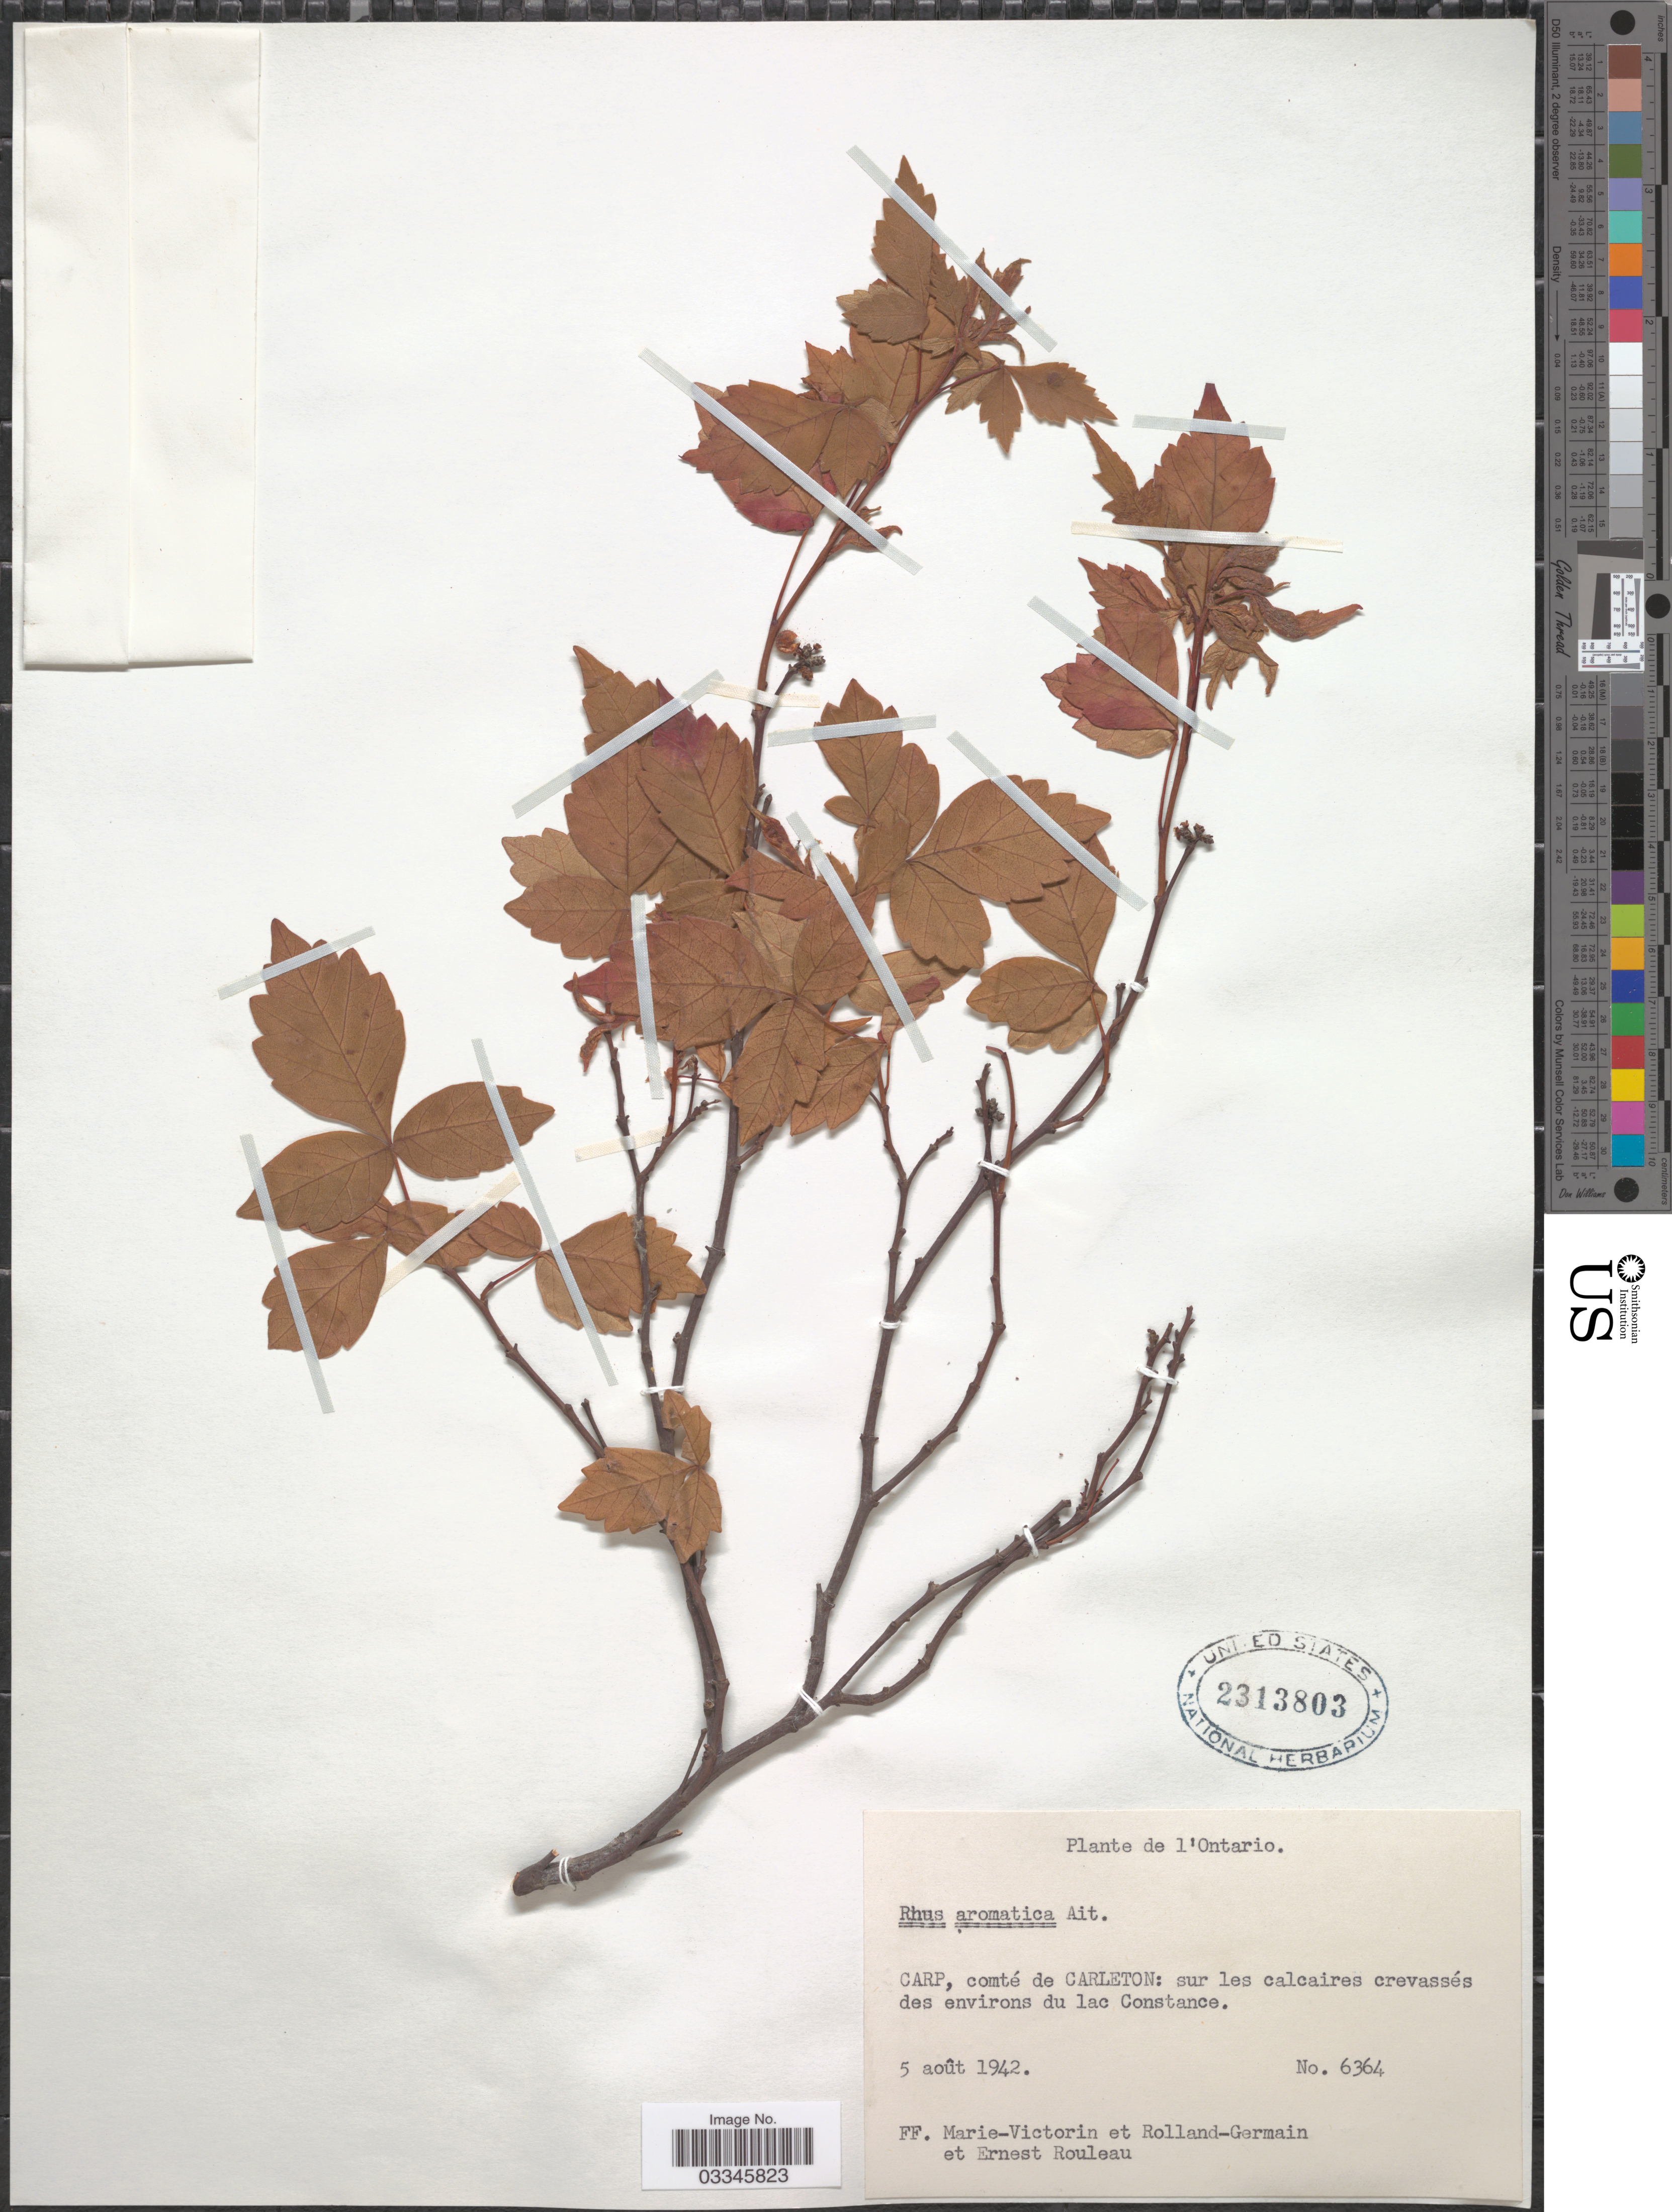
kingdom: Plantae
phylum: Tracheophyta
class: Magnoliopsida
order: Sapindales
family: Anacardiaceae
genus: Rhus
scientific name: Rhus crenata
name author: Thunb.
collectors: F. Marie-Victorin, Rolland-Germain & E. Rouleau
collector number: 6364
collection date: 1942-08-05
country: Canada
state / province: Ontario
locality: Carp, comté de Carleton: sur les calcaires crevassés des environs du lac Constance.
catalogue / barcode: US 2313803